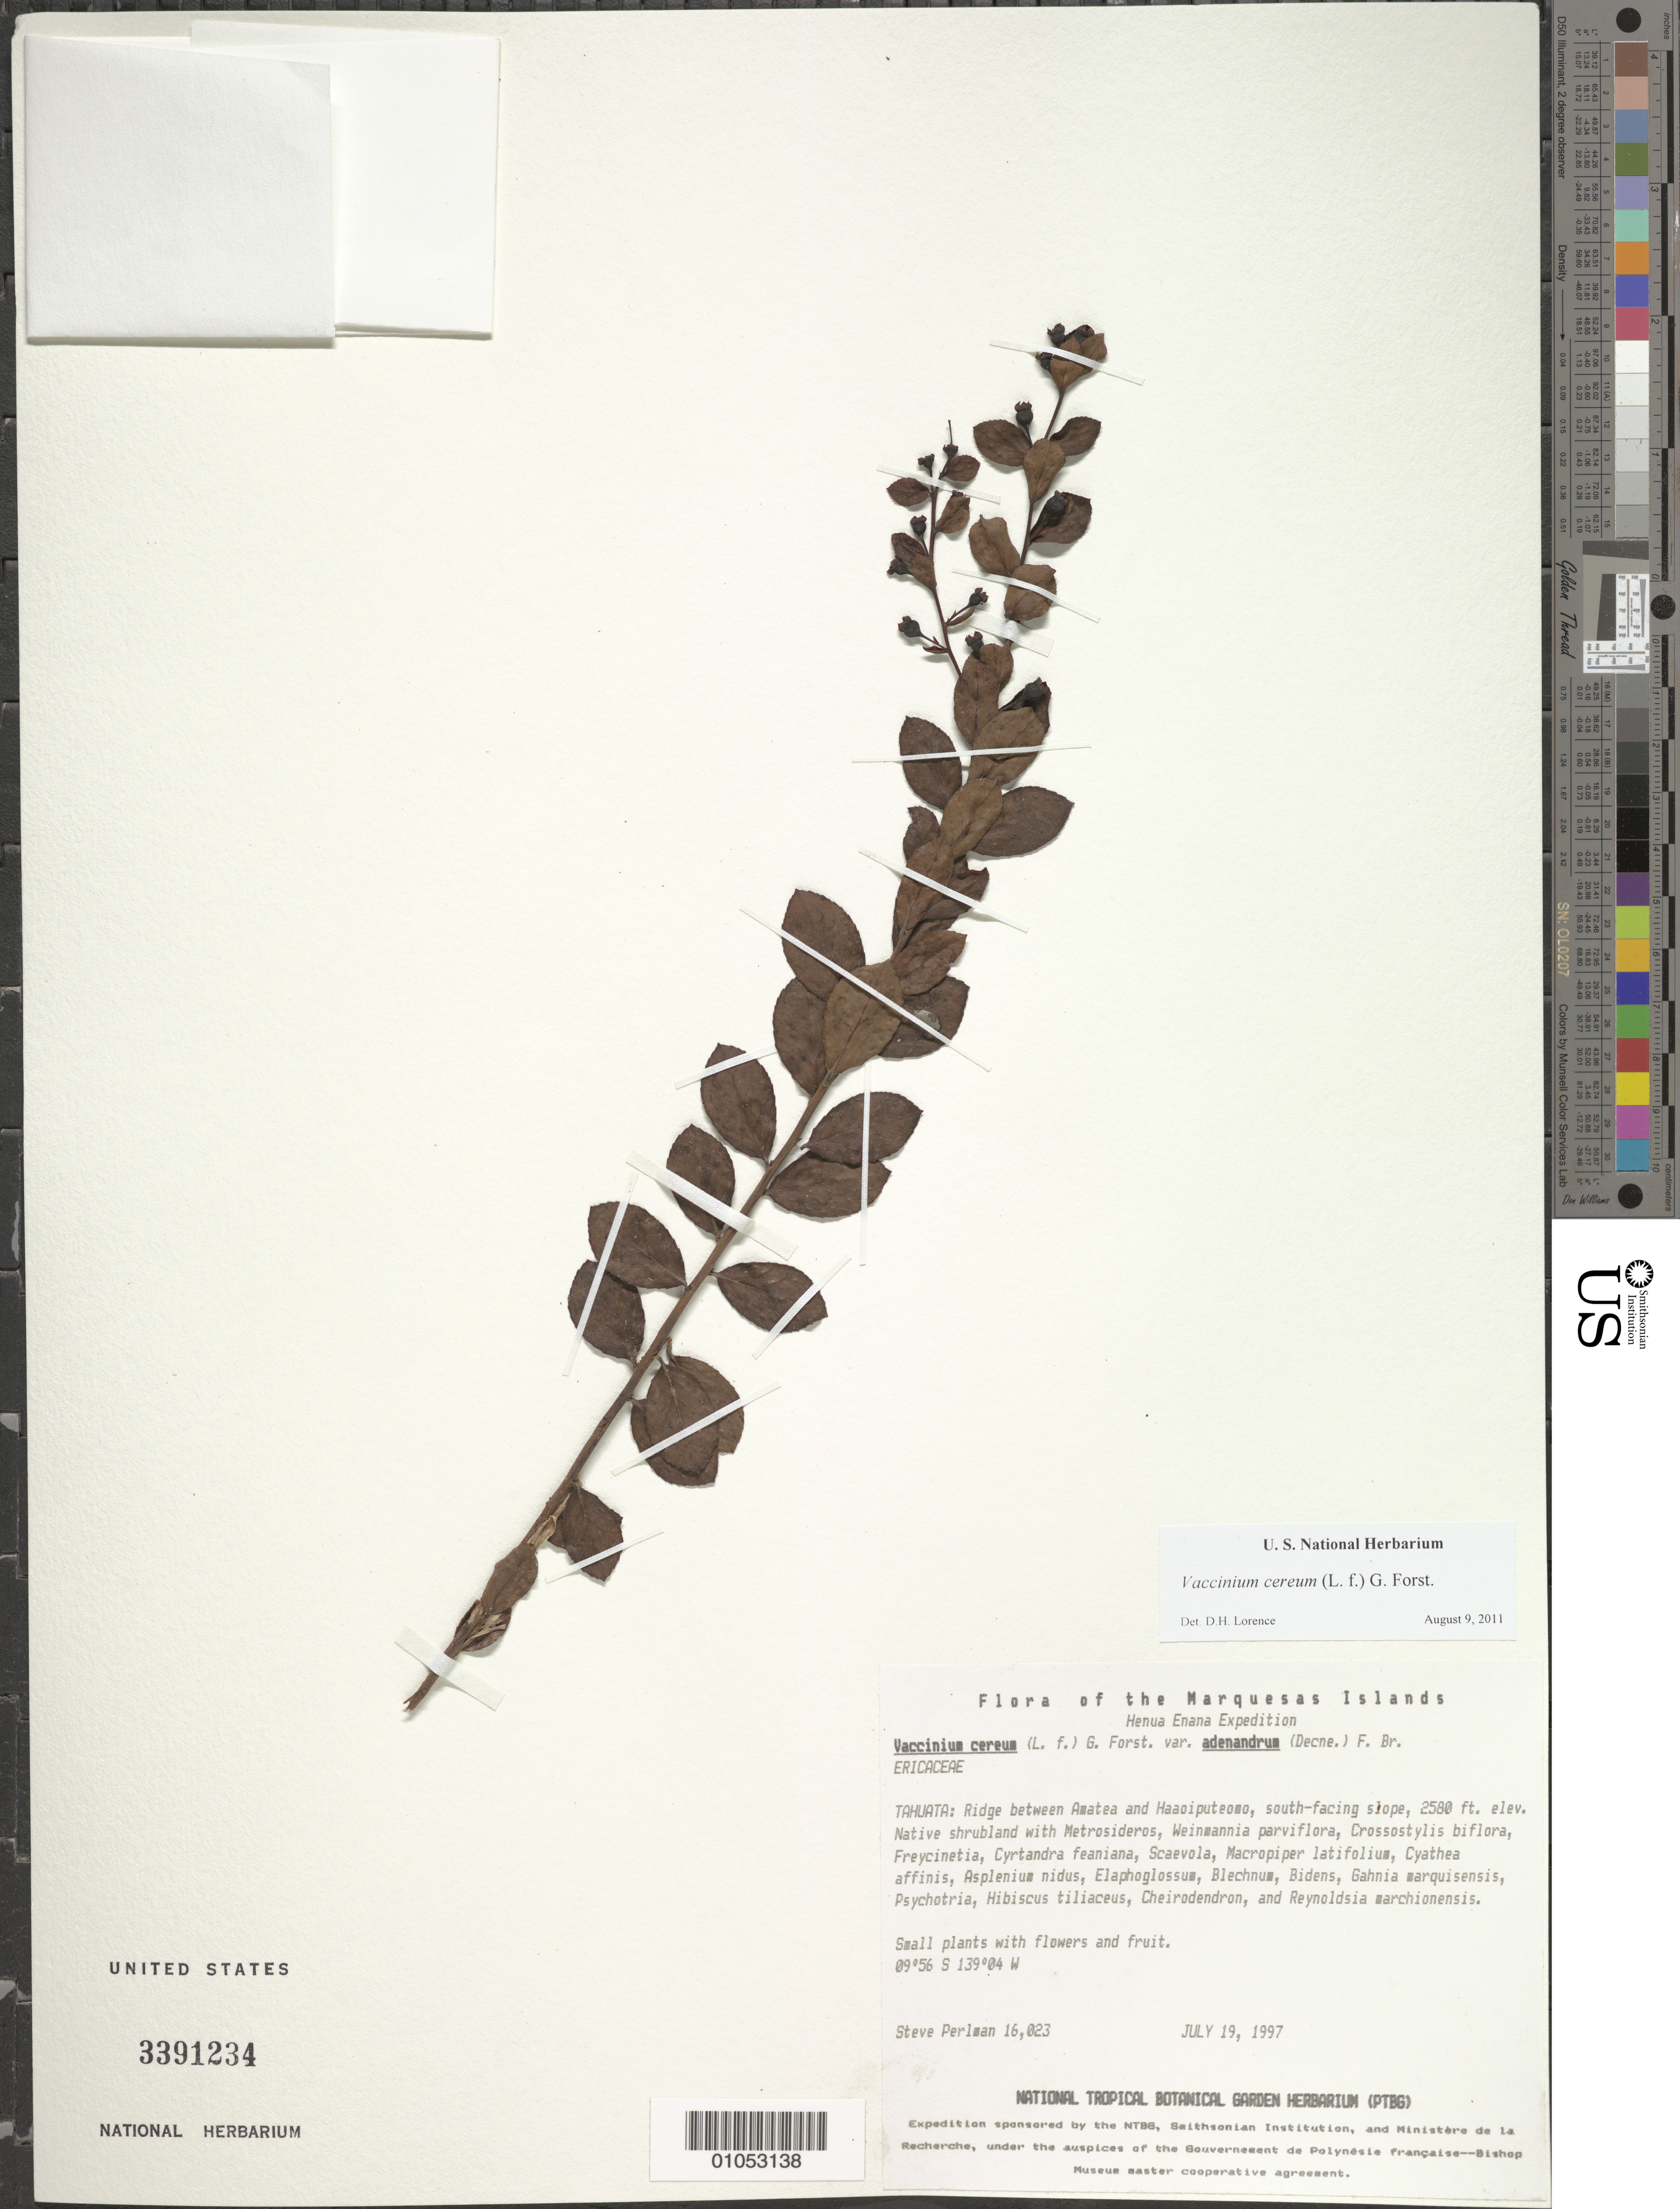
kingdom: Plantae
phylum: Tracheophyta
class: Magnoliopsida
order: Ericales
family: Ericaceae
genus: Vaccinium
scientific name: Vaccinium cereum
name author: (L. f.) G. Forst.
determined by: Lorence, David H., (PTBG), National Tropical Botanical Garden (UNITED STATES)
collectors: S. P. Perlman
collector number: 16023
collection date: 1997-07-19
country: French Polynesia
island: Tahuata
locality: Ridge between Amatea and Haaoiputeomo, S facing slope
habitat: Native shrubland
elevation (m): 786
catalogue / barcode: US 3391234